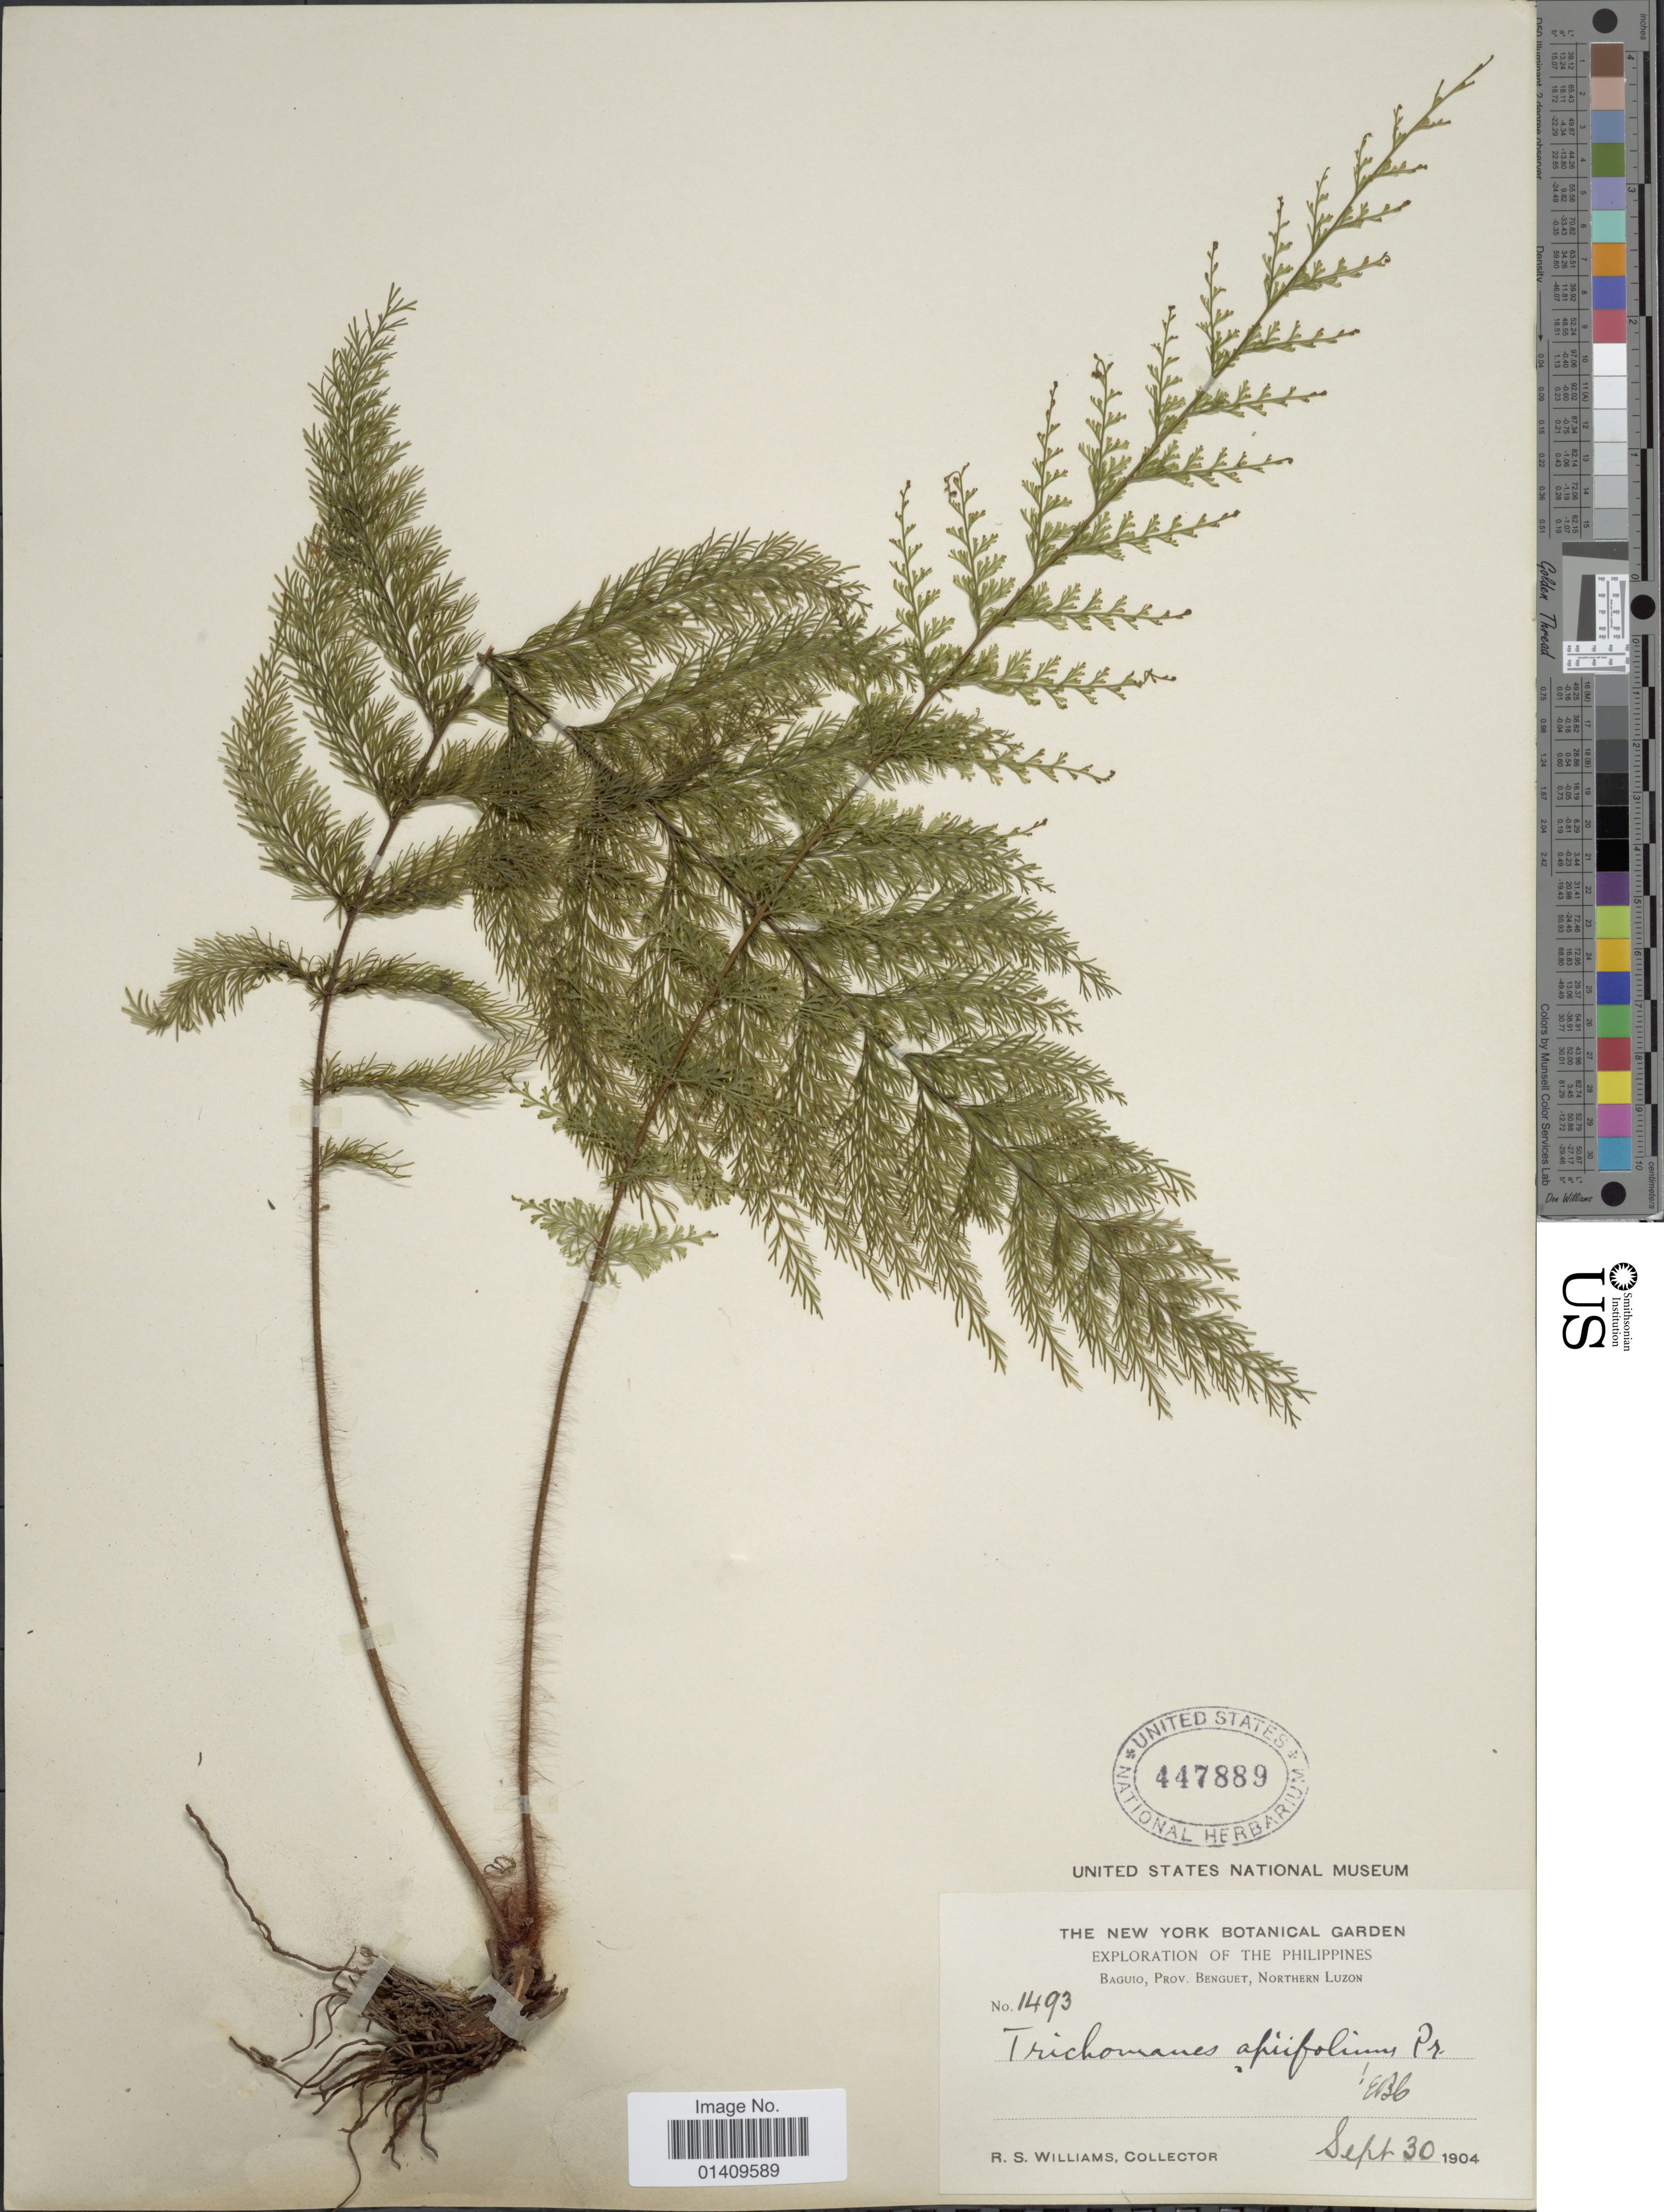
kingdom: Plantae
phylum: Tracheophyta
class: Polypodiopsida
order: Hymenophyllales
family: Hymenophyllaceae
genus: Callistopteris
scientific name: Callistopteris apiifolia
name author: (C. Presl) Copel.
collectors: R. S. Williams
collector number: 1493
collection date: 1904-09-30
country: Philippines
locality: Baguio prov. Benguet northern Luzon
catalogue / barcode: US 447889